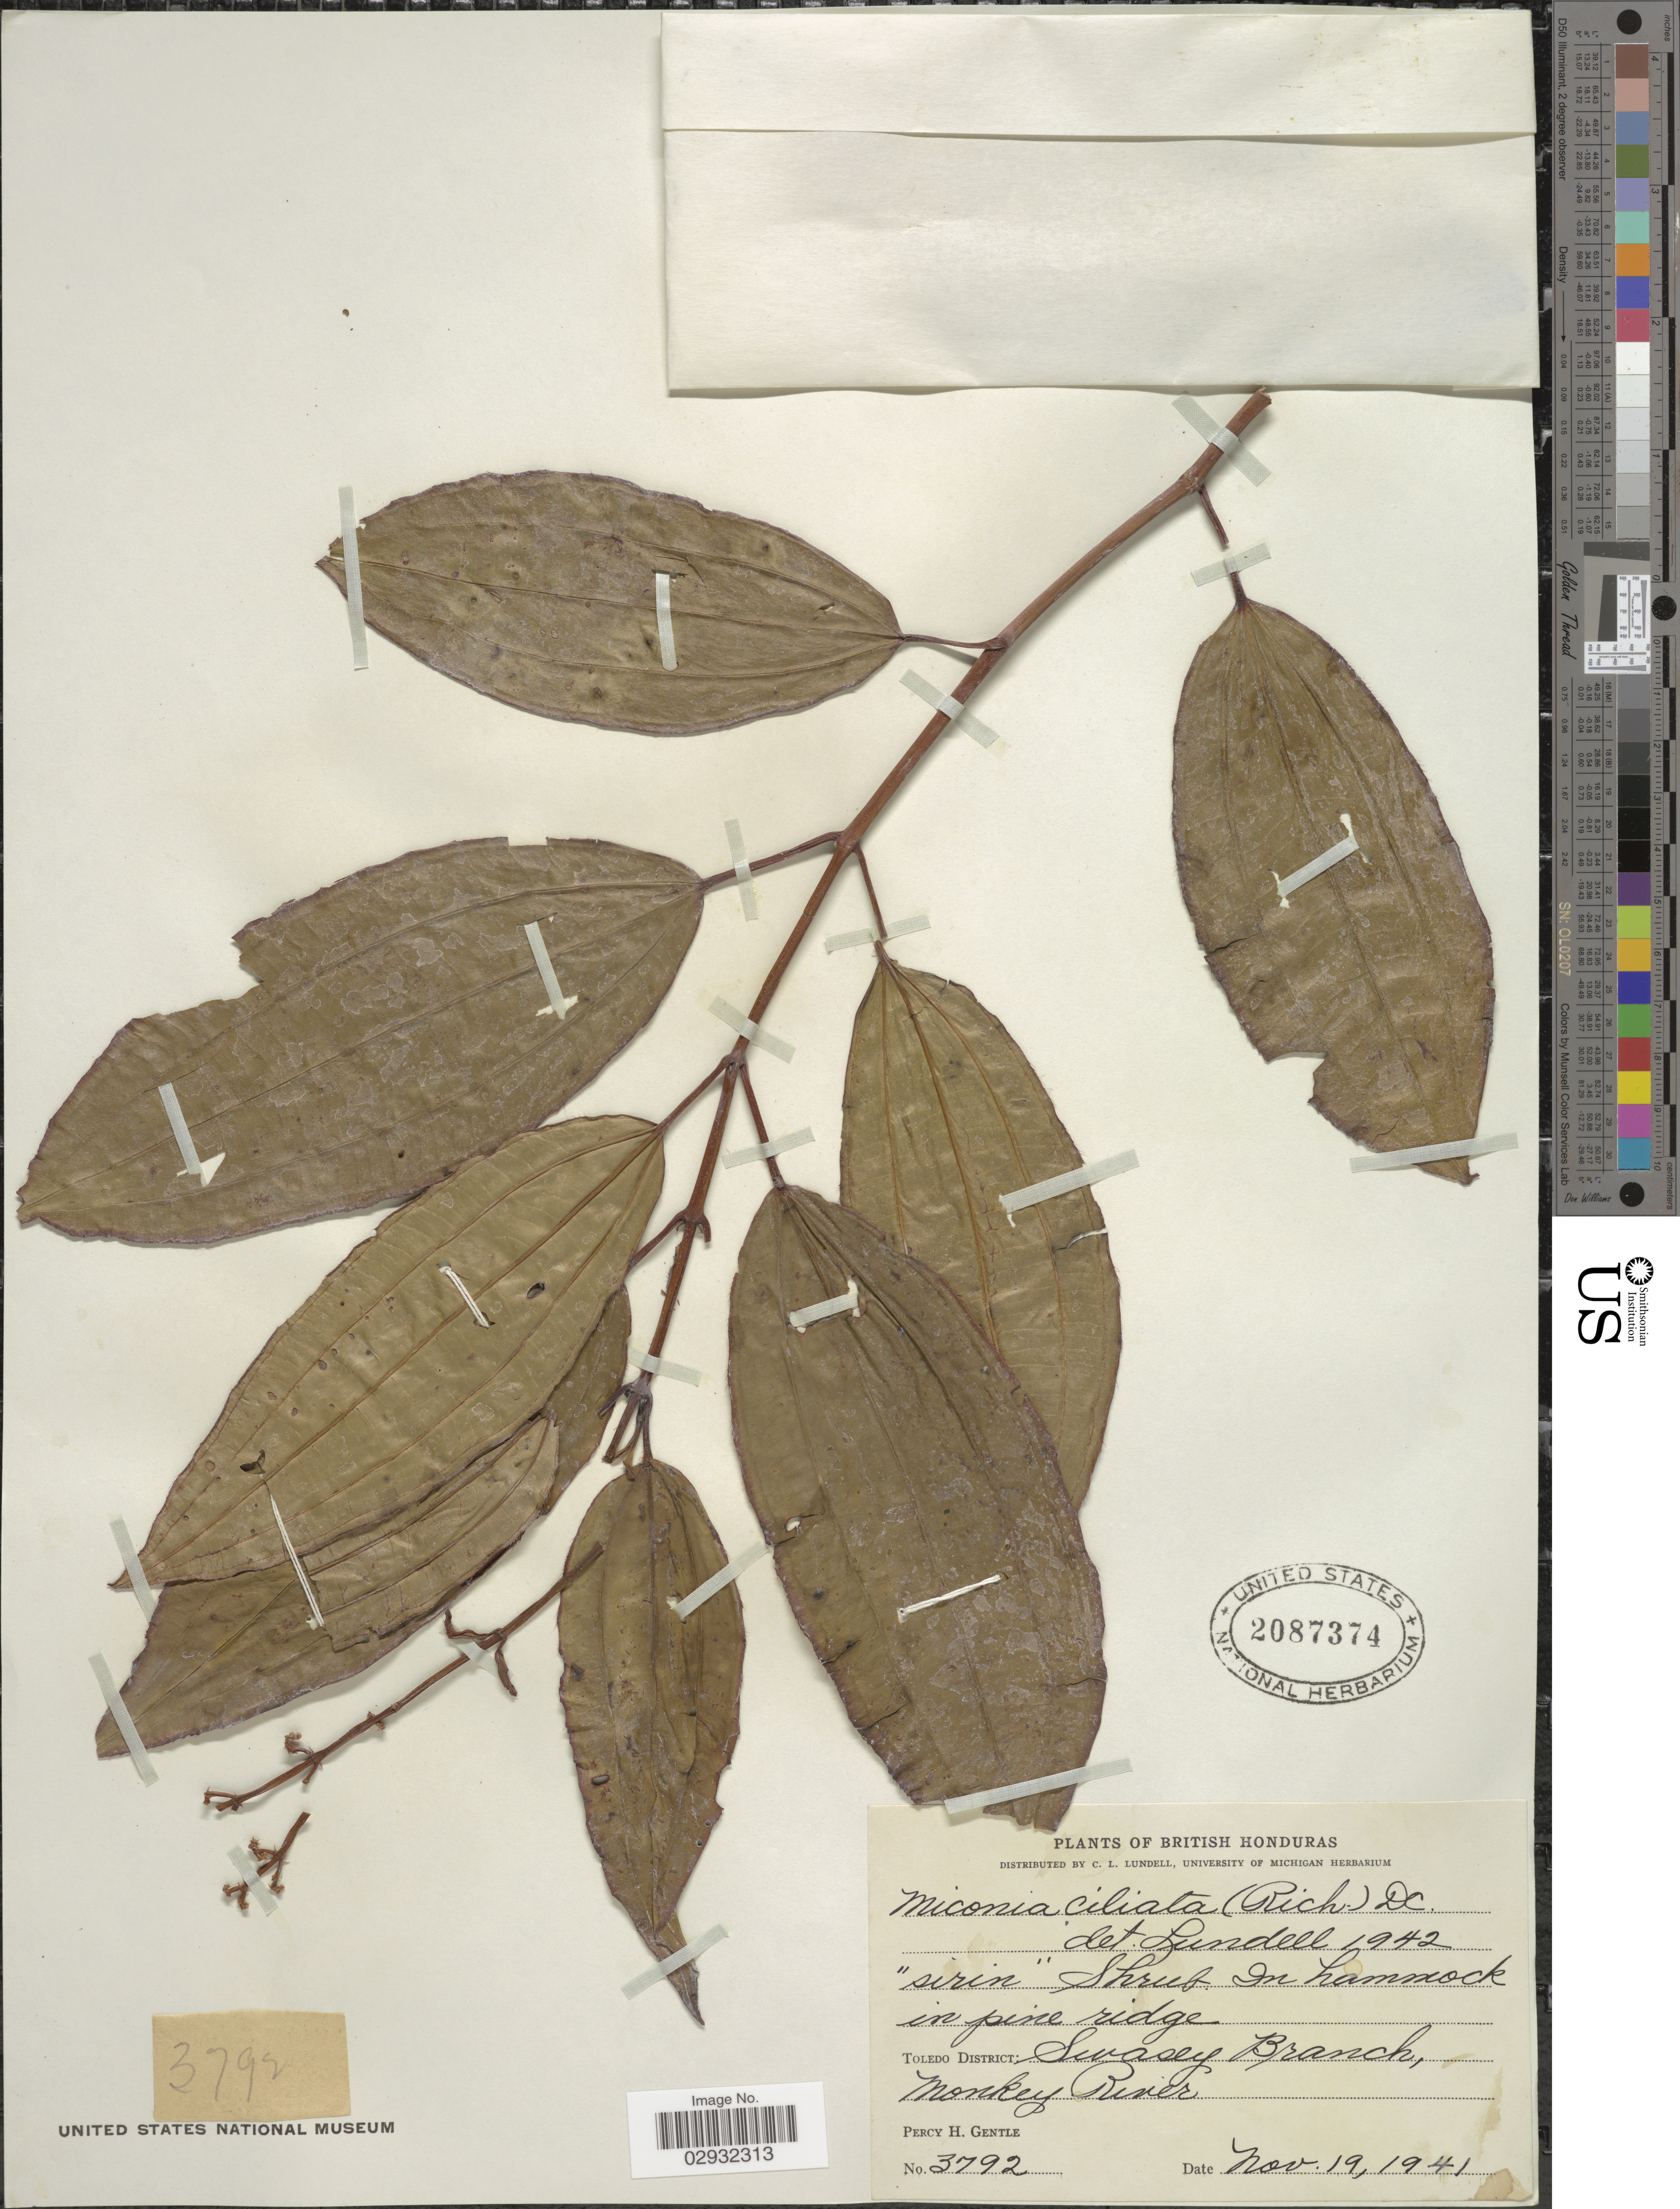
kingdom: Plantae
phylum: Tracheophyta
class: Magnoliopsida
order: Myrtales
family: Melastomataceae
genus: Miconia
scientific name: Miconia ciliata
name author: (Rich.) DC.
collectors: P. H. Gentle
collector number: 3792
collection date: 1941-11-19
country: Belize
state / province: Toledo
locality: British Honduras. Toledo District: Swasey Branch, Monkey River.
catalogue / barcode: US 2087374